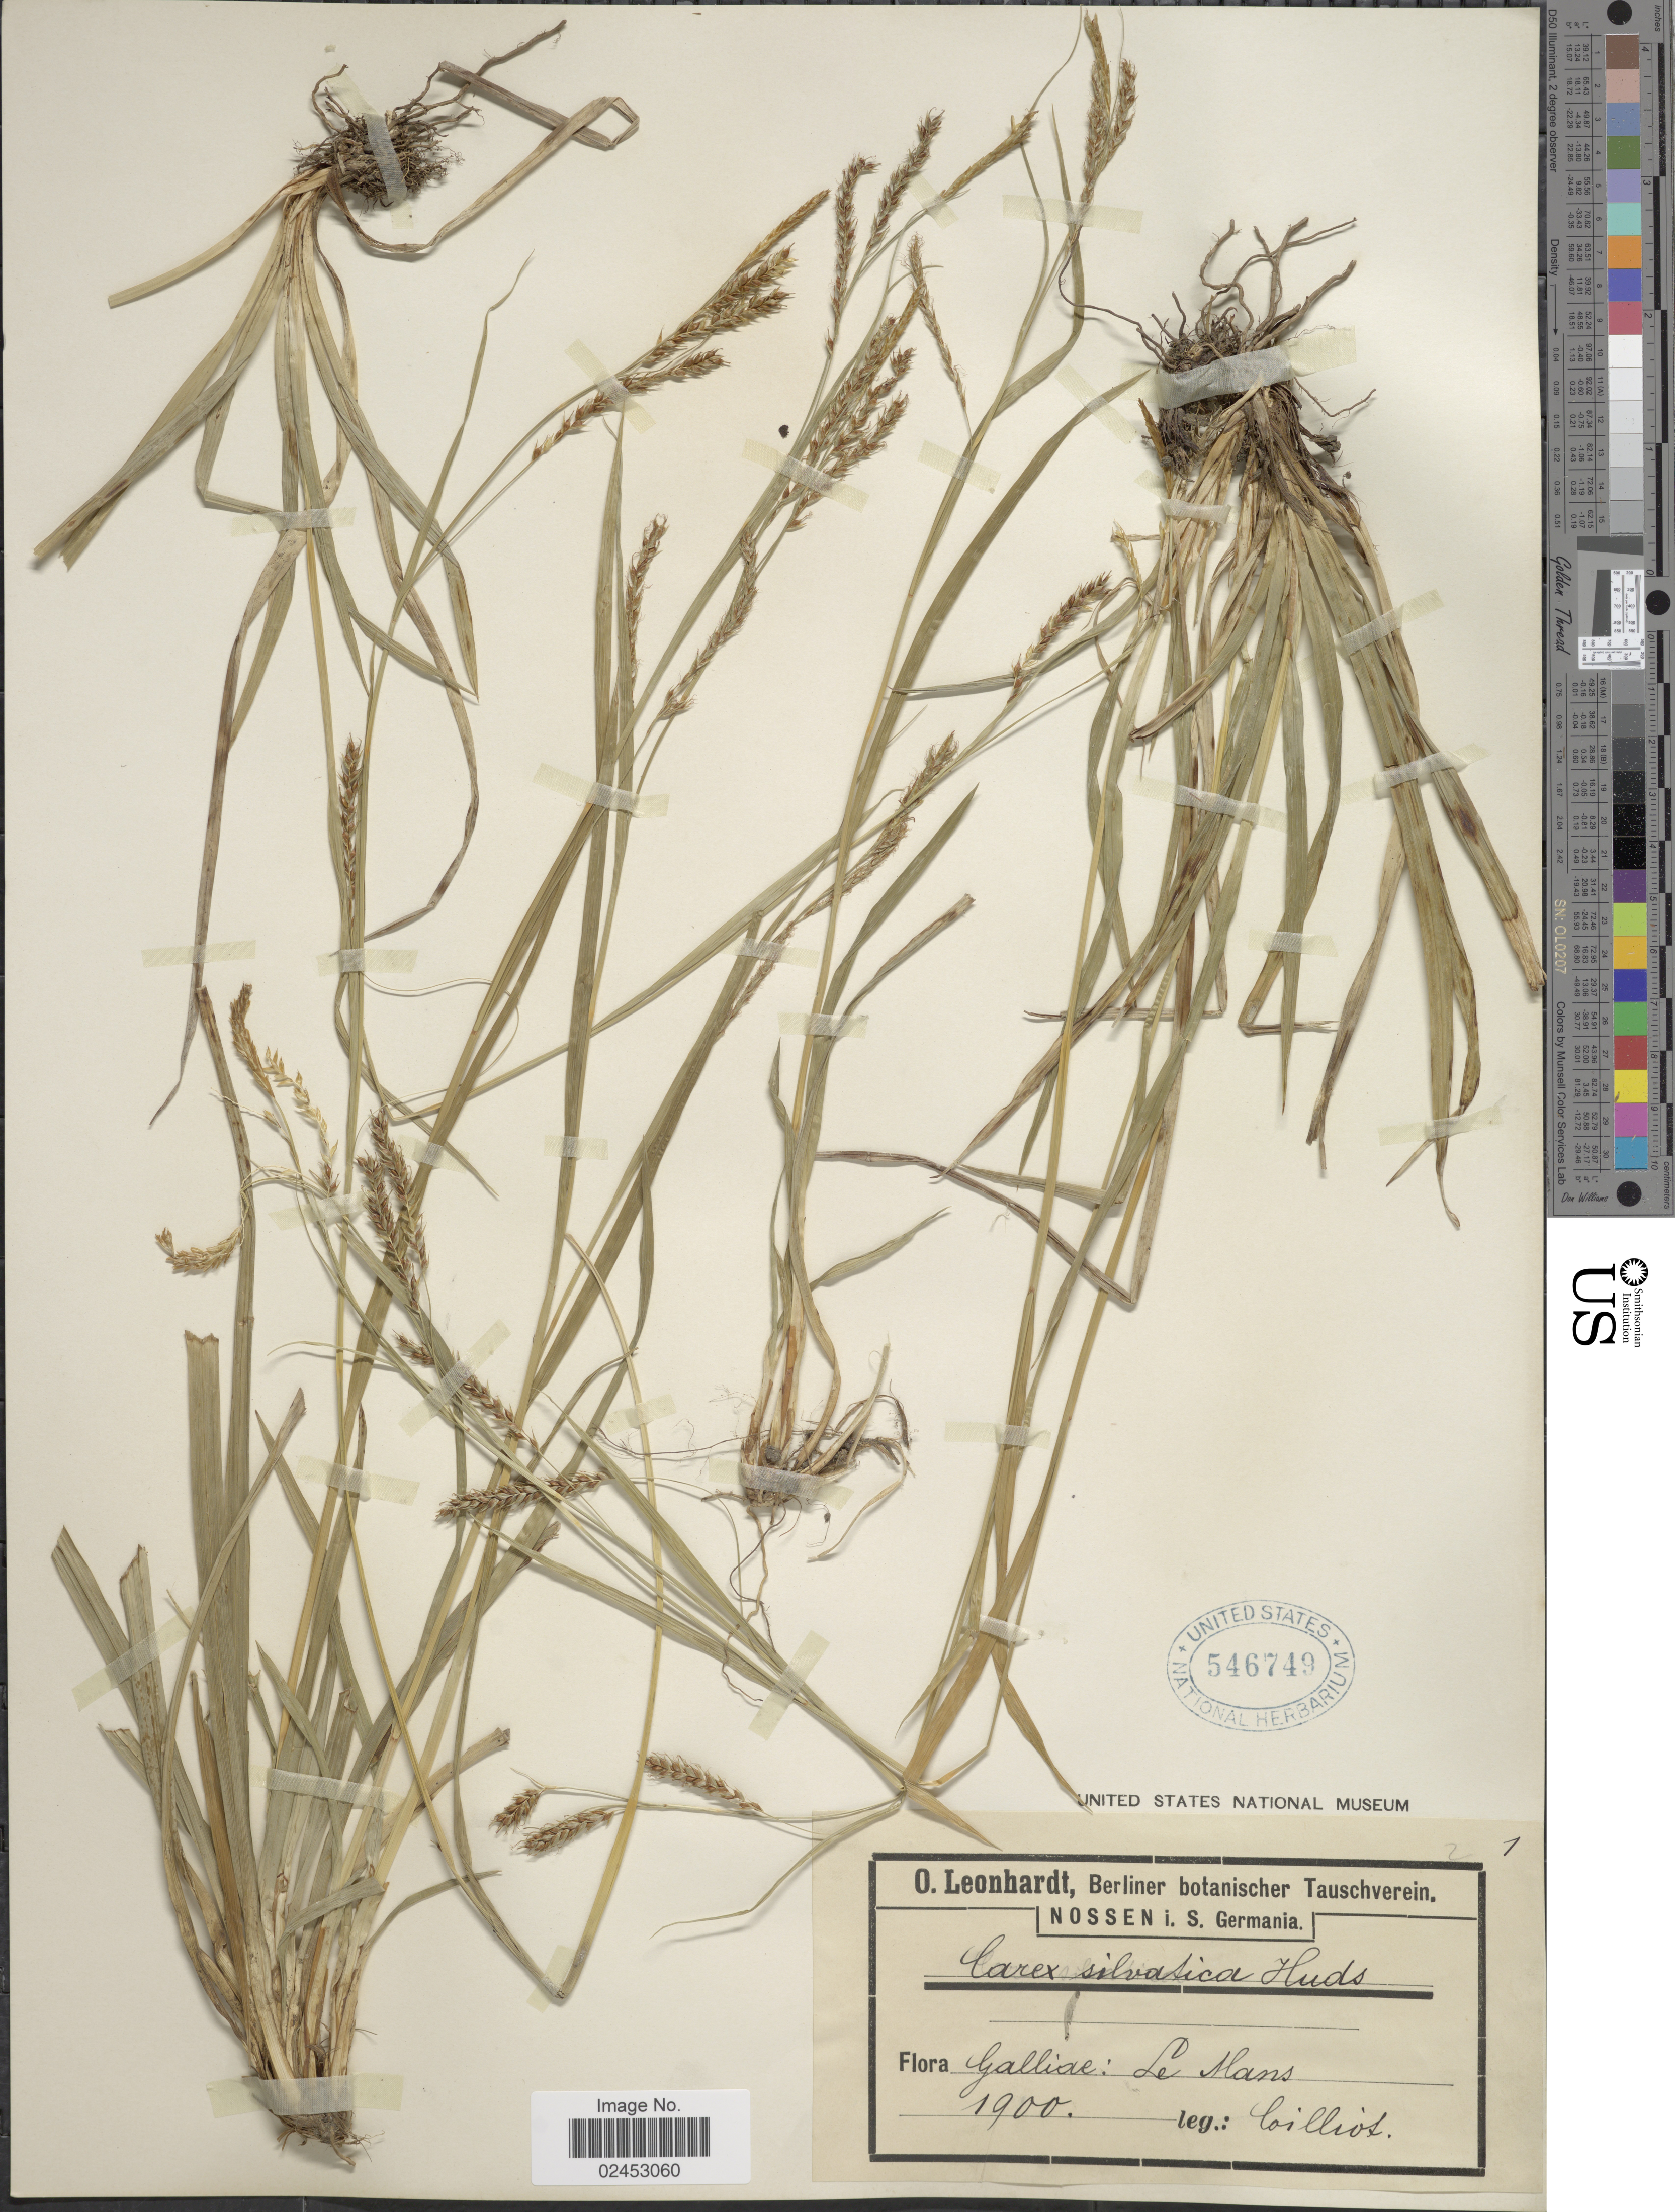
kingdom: Plantae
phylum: Tracheophyta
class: Liliopsida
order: Poales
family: Cyperaceae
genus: Carex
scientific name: Carex sylvatica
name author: Huds.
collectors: Coillioz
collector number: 21*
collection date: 1900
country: France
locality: Galliae: Le Hans.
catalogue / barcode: US 546749